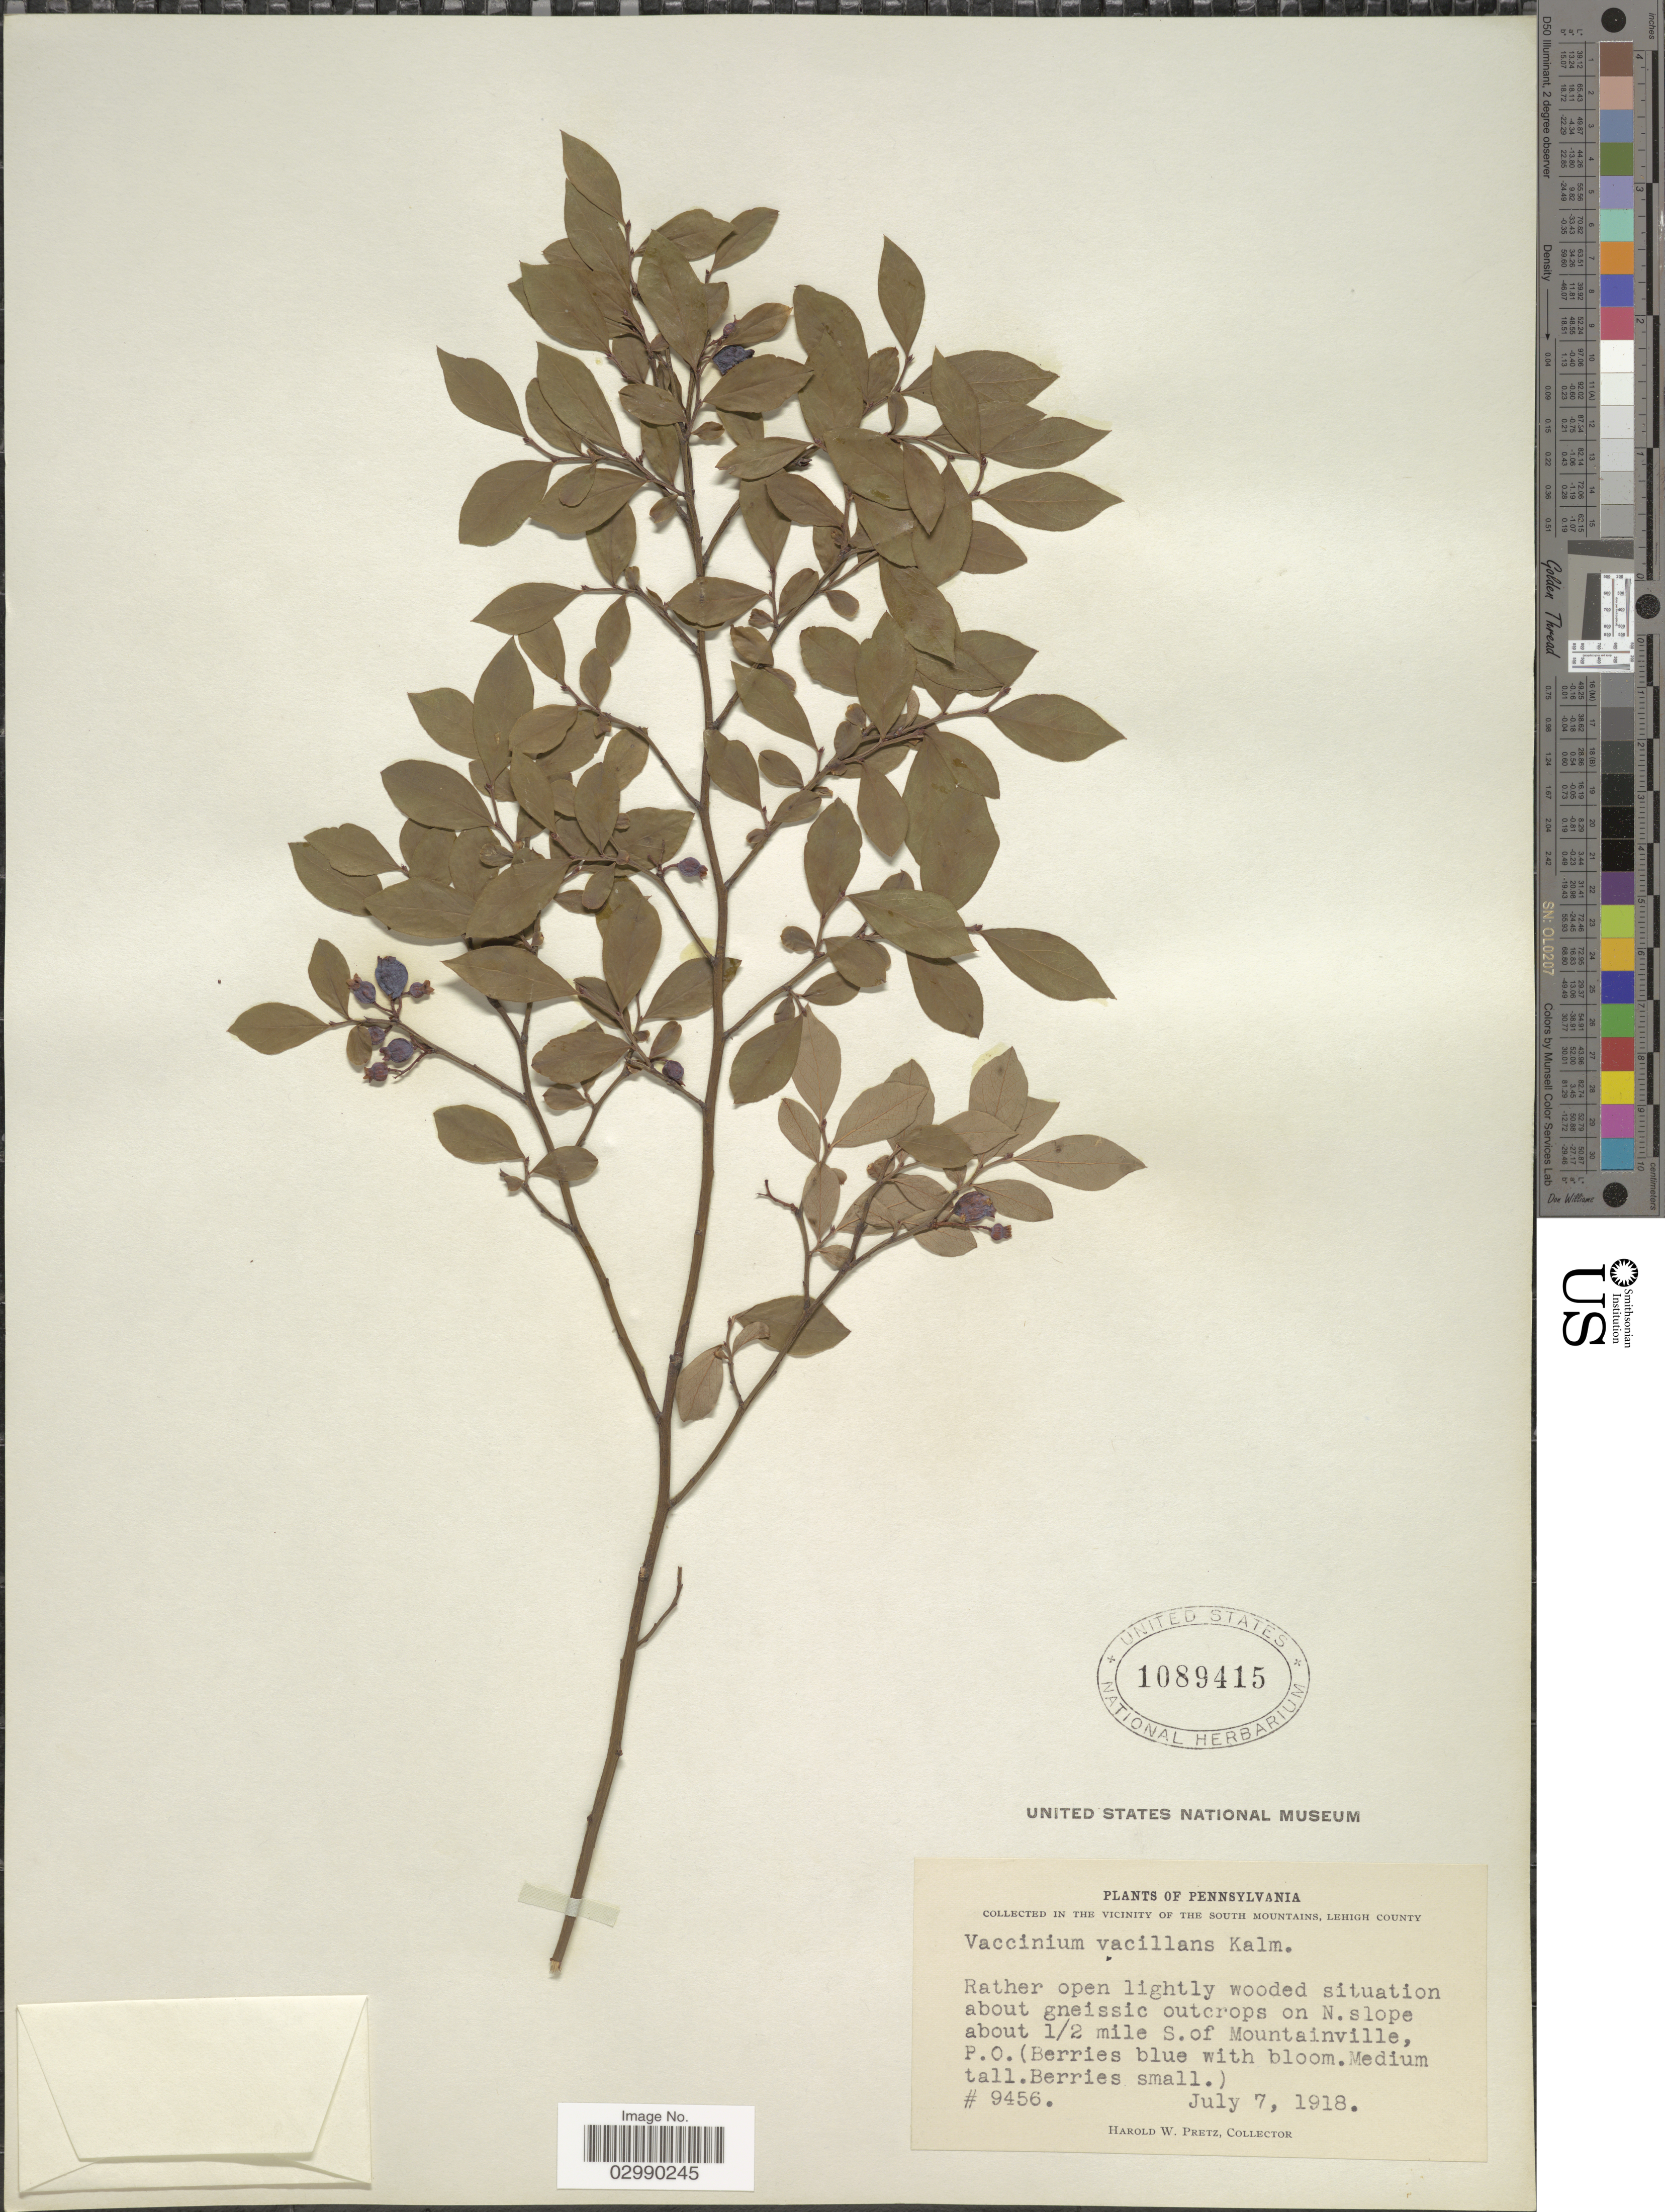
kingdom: Plantae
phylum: Tracheophyta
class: Magnoliopsida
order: Ericales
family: Ericaceae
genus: Vaccinium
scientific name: Vaccinium vacillans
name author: Kalm ex Torr.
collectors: H. W. Pretz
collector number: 9456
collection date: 1918-07-07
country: United States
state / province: Pennsylvania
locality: Vicinity of the South Mountains, Lehigh County, Rather open lightly wooded situation about gneissic outcrops on N. slope about 1/2 mile S. of Mountainville, P.O.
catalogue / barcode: US 1089415